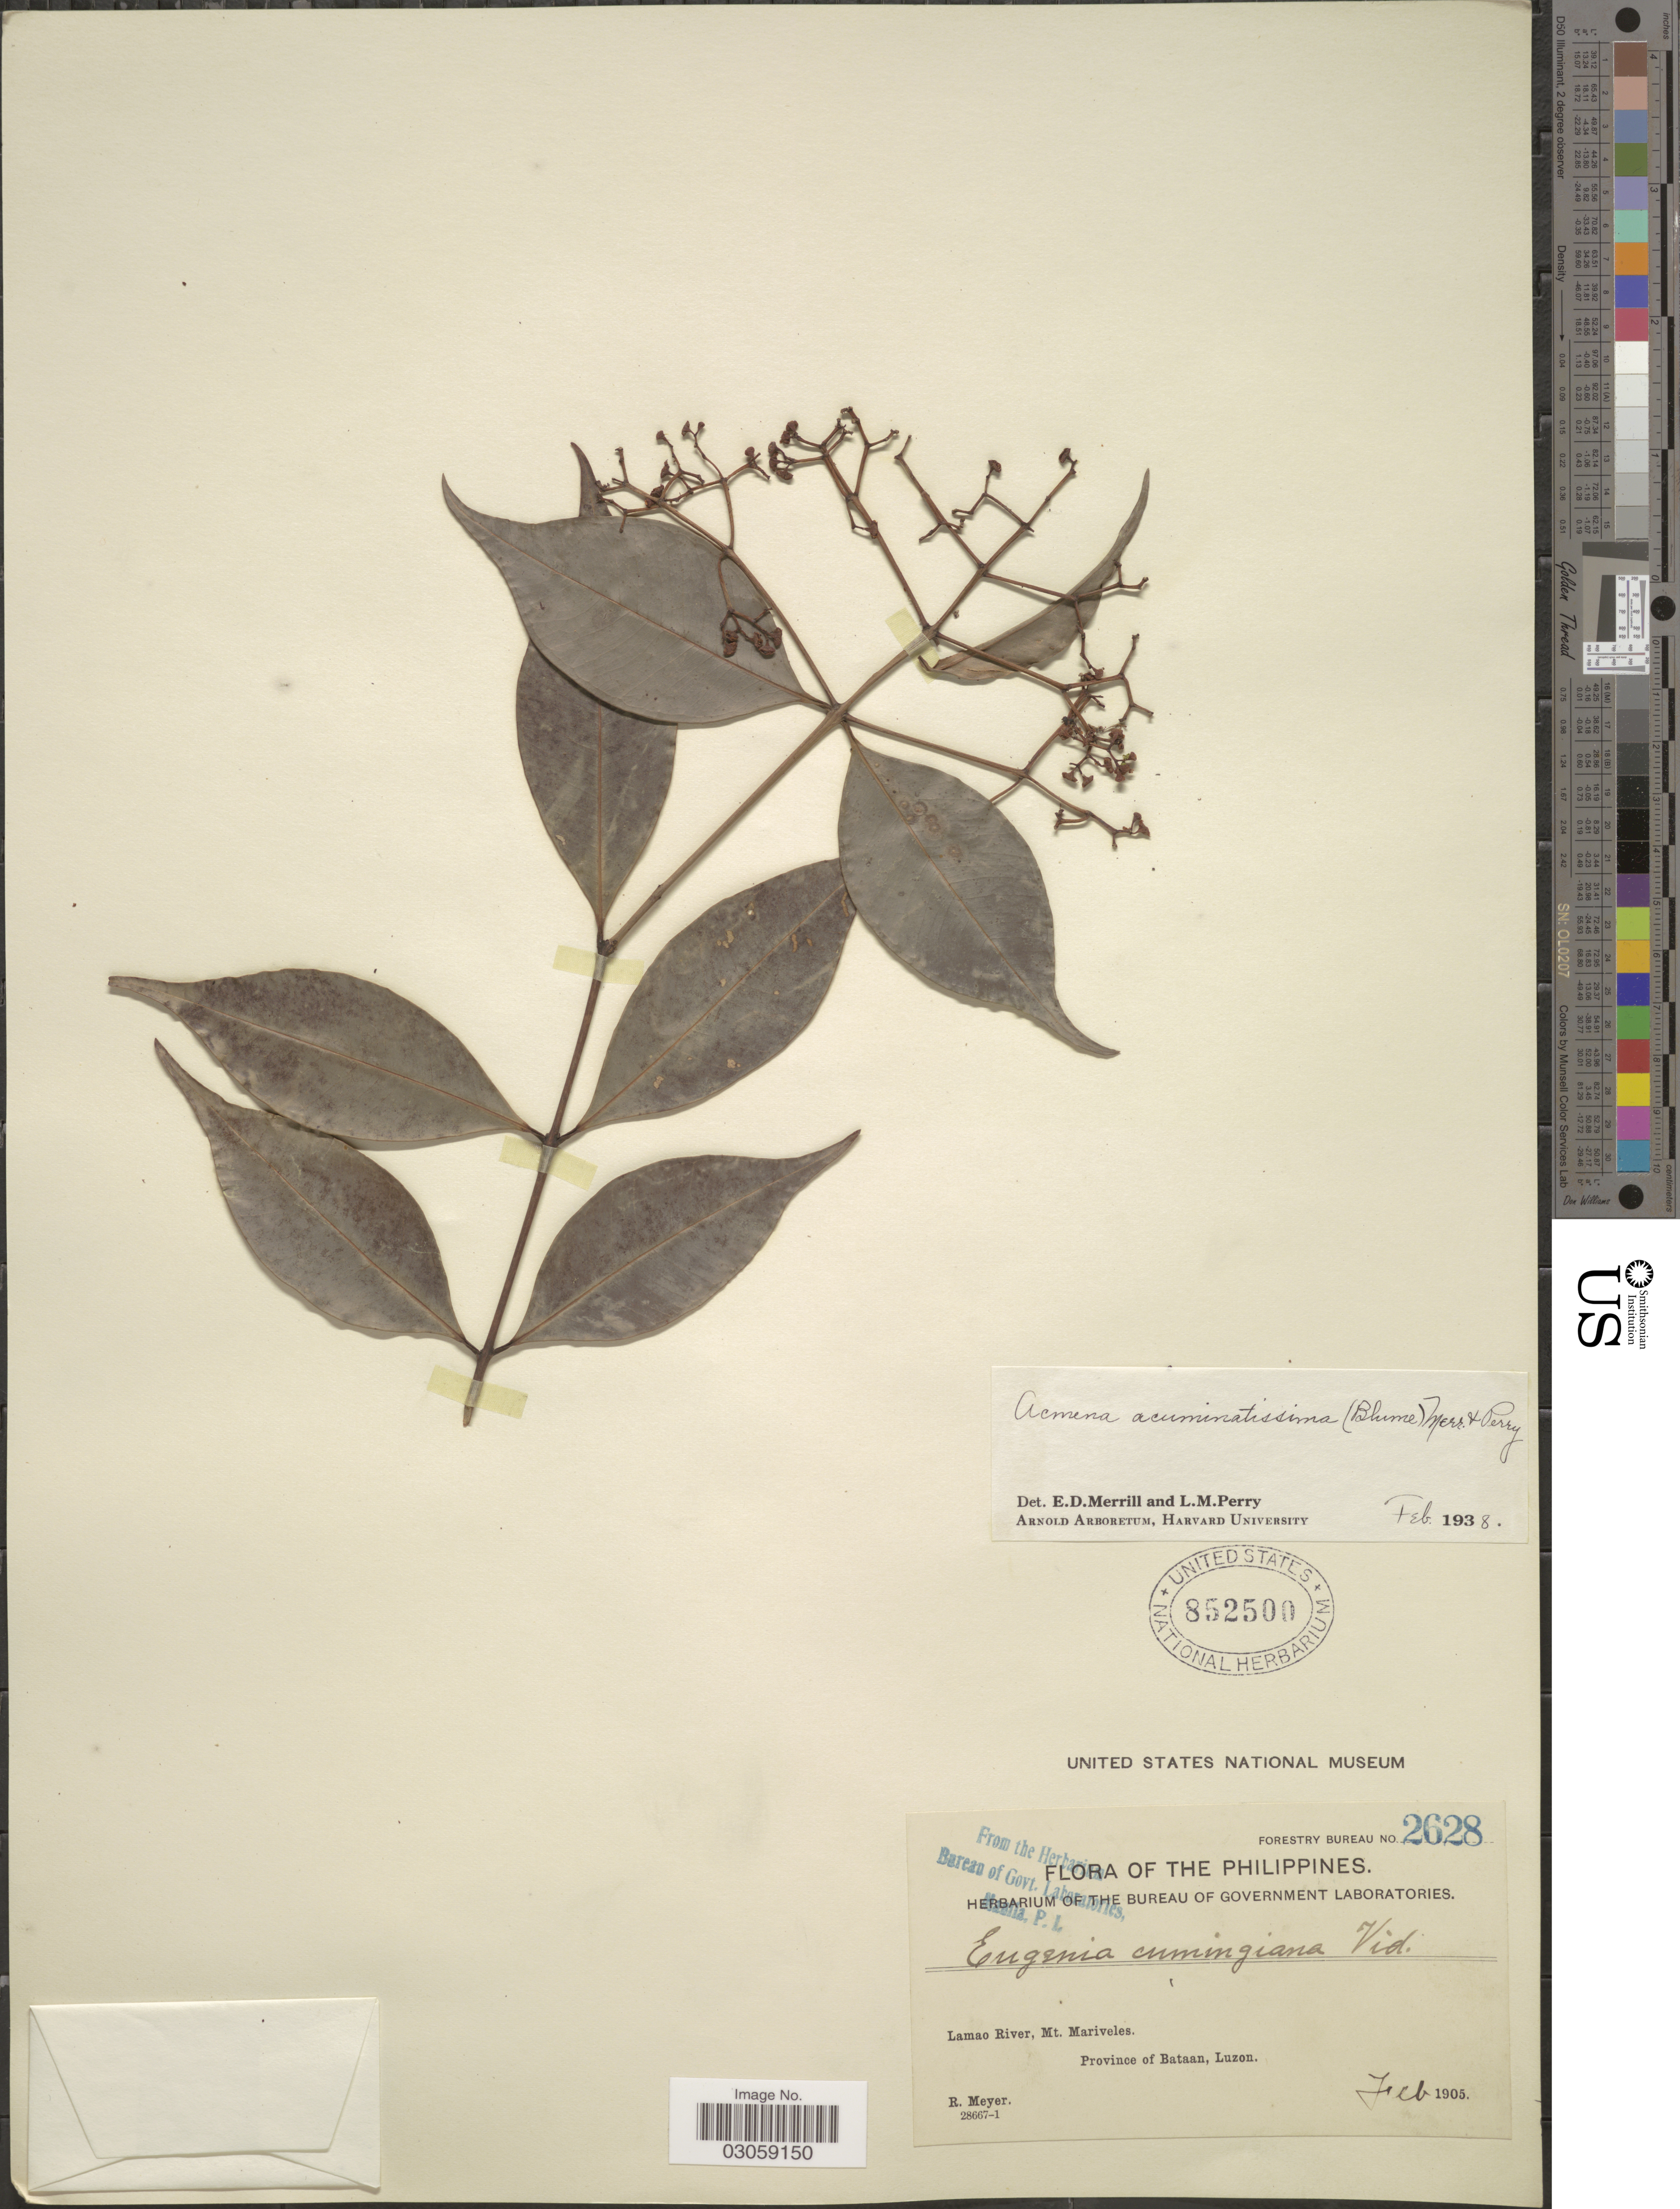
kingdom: Plantae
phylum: Tracheophyta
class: Magnoliopsida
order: Myrtales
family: Myrtaceae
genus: Syzygium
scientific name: Syzygium acuminatissimum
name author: (Blume) DC.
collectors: R. Meyer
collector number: Forestry Bureau 2628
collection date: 1905-02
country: Philippines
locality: Lamao River, Mt. Mariveles. Province of Bataan, Luzon.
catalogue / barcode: US 852500